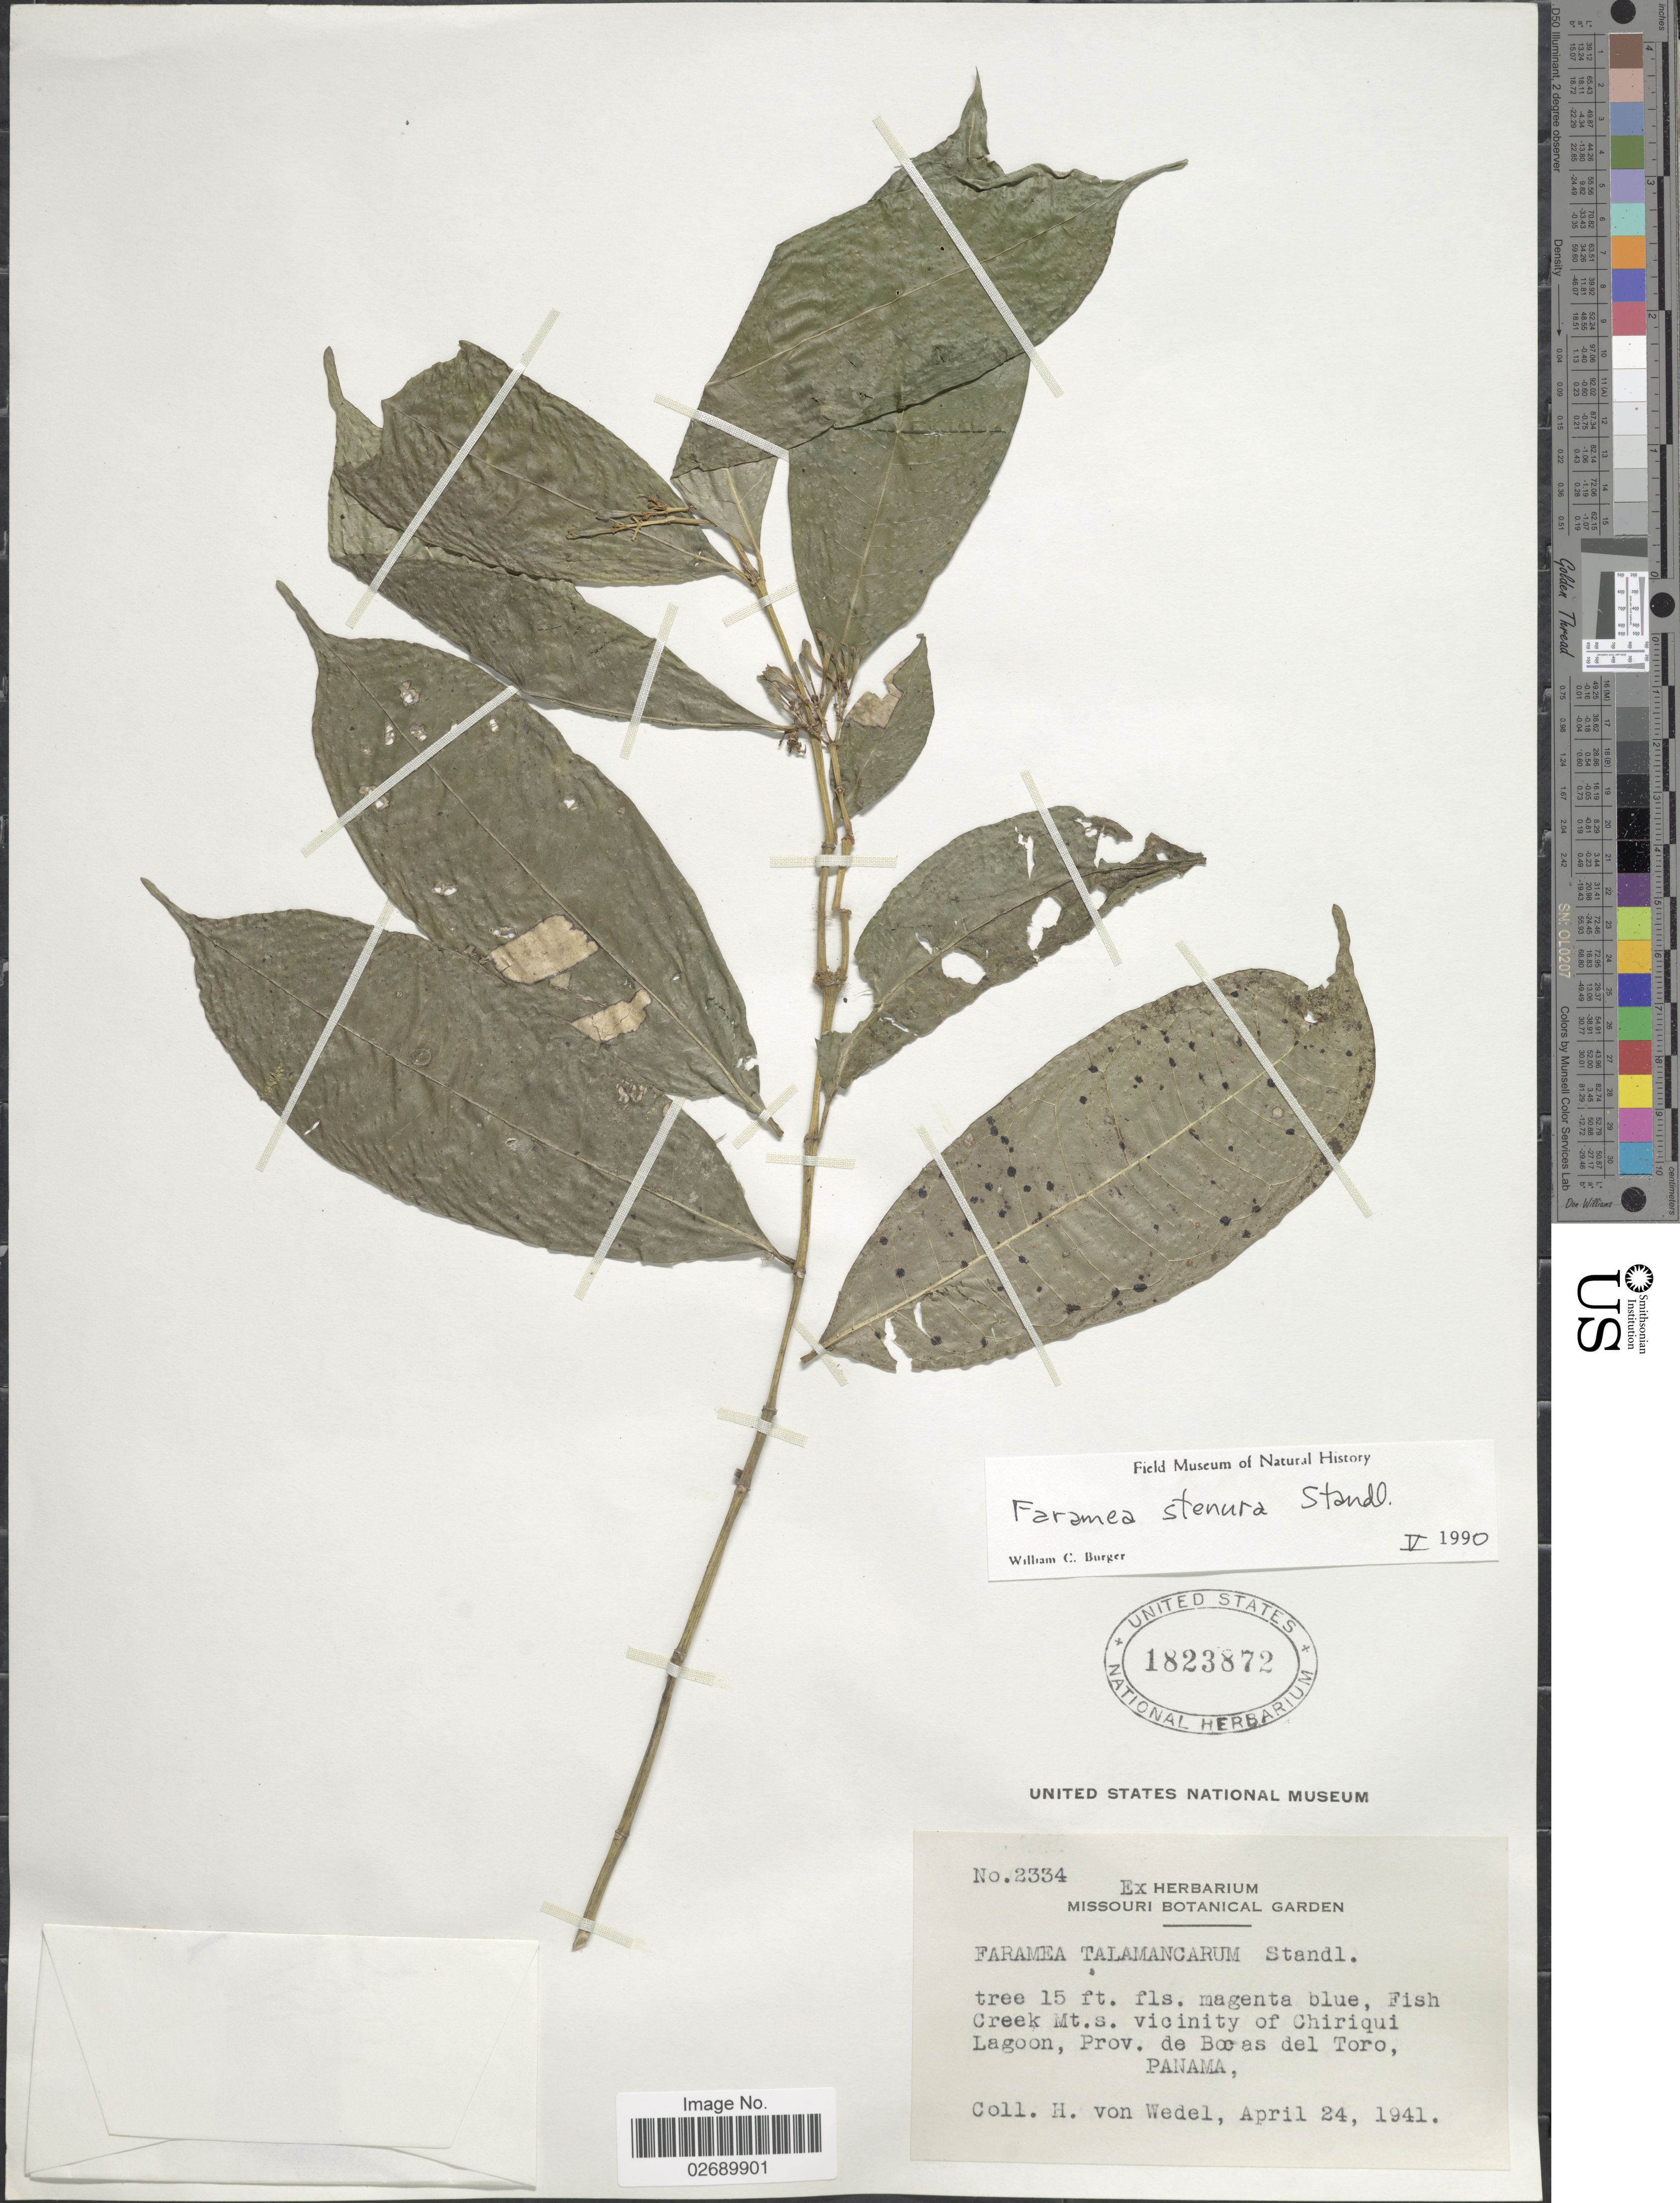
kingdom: Plantae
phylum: Tracheophyta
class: Magnoliopsida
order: Gentianales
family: Rubiaceae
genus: Faramea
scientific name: Faramea stenura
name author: Standl.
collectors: H. von Wedel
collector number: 2334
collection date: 1941-04-24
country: Panama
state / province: Bocas del Toro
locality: Fish Creek Mts. vicinity of Chiriqui Lagoon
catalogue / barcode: US 1823872